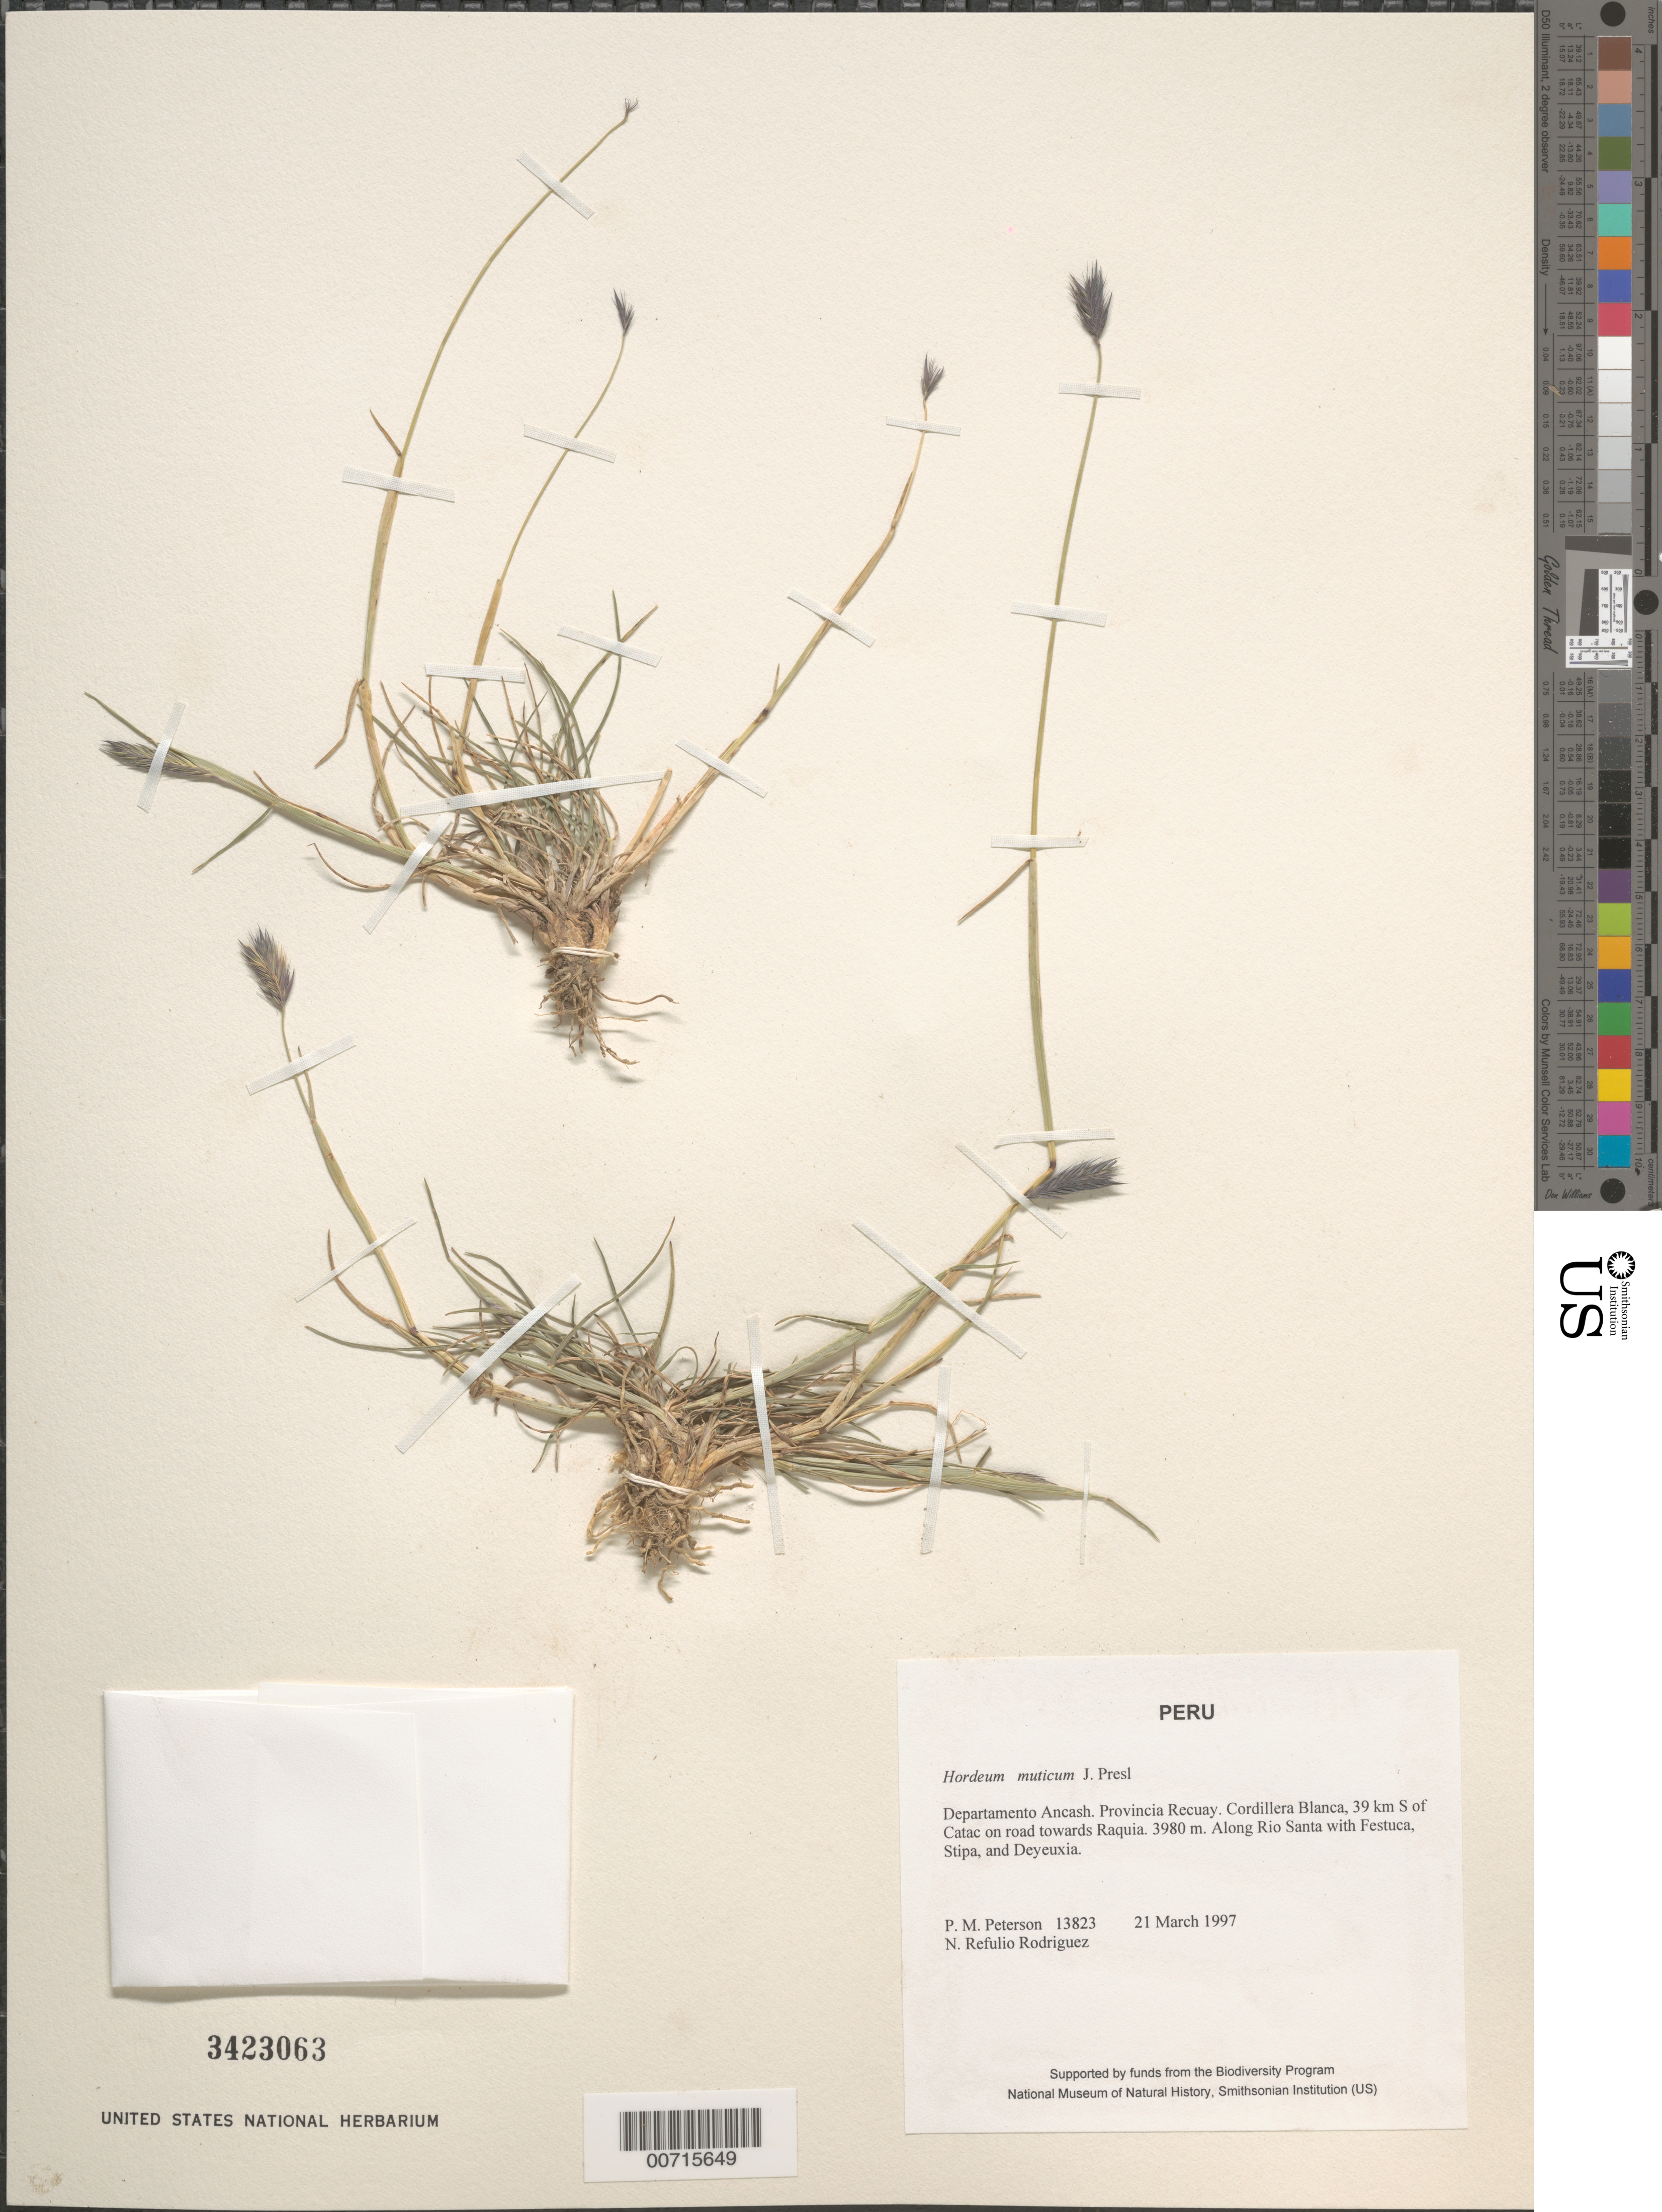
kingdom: Plantae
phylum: Tracheophyta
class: Liliopsida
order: Poales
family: Poaceae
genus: Hordeum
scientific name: Hordeum muticum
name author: J. Presl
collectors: P. M. Peterson & N. Refulio-Rodríguez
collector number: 13823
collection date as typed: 21 Mar 1997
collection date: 1997-03-21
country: Peru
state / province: Ancash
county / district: Recuay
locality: Cordillera Blanca, 39 km S of Catac on road towards Raquia.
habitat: Along Rio Santa with Festuca, Stipa, and Deyeuxia.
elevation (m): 3980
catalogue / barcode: US 3423063